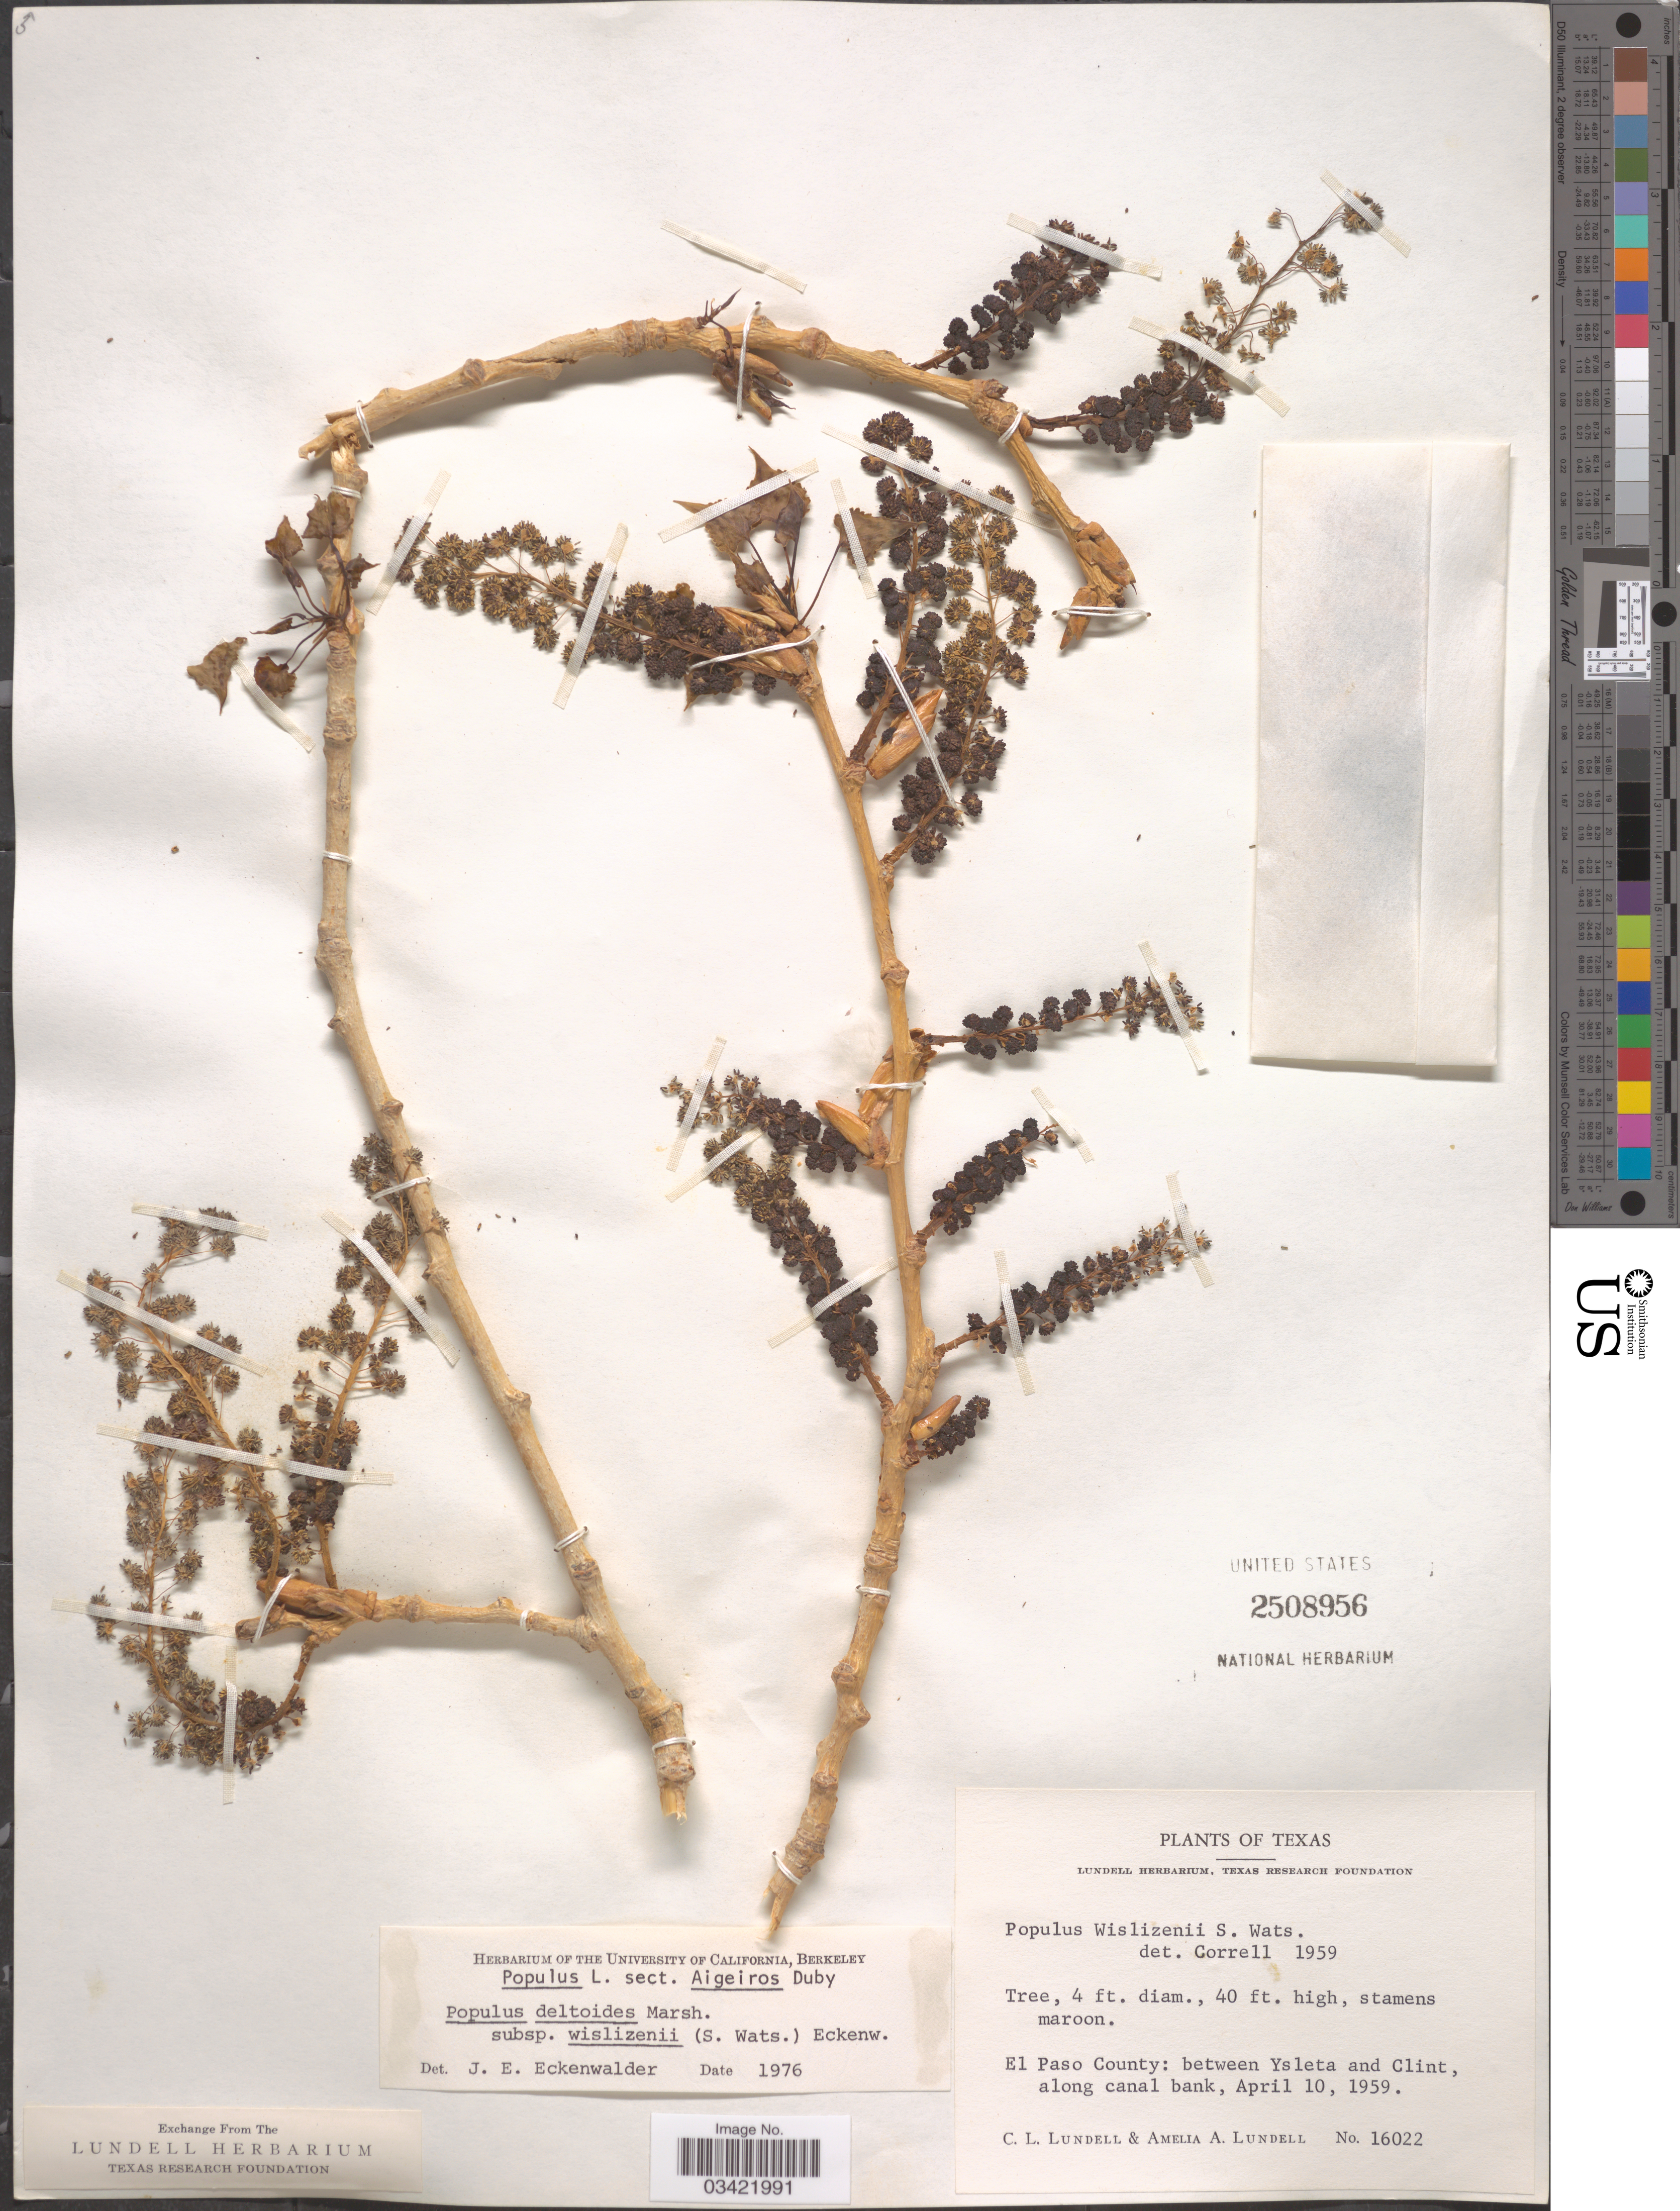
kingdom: Plantae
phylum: Tracheophyta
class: Magnoliopsida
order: Malpighiales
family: Salicaceae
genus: Populus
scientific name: Populus deltoides subsp. wislizeni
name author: (S. Watson) Eckenw.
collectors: C. L. Lundell & A. A. Lundell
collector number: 16022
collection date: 1959-04-10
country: United States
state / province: Texas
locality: El Paso County: between Ysleta and Clint, along canal bank.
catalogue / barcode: US 2508956